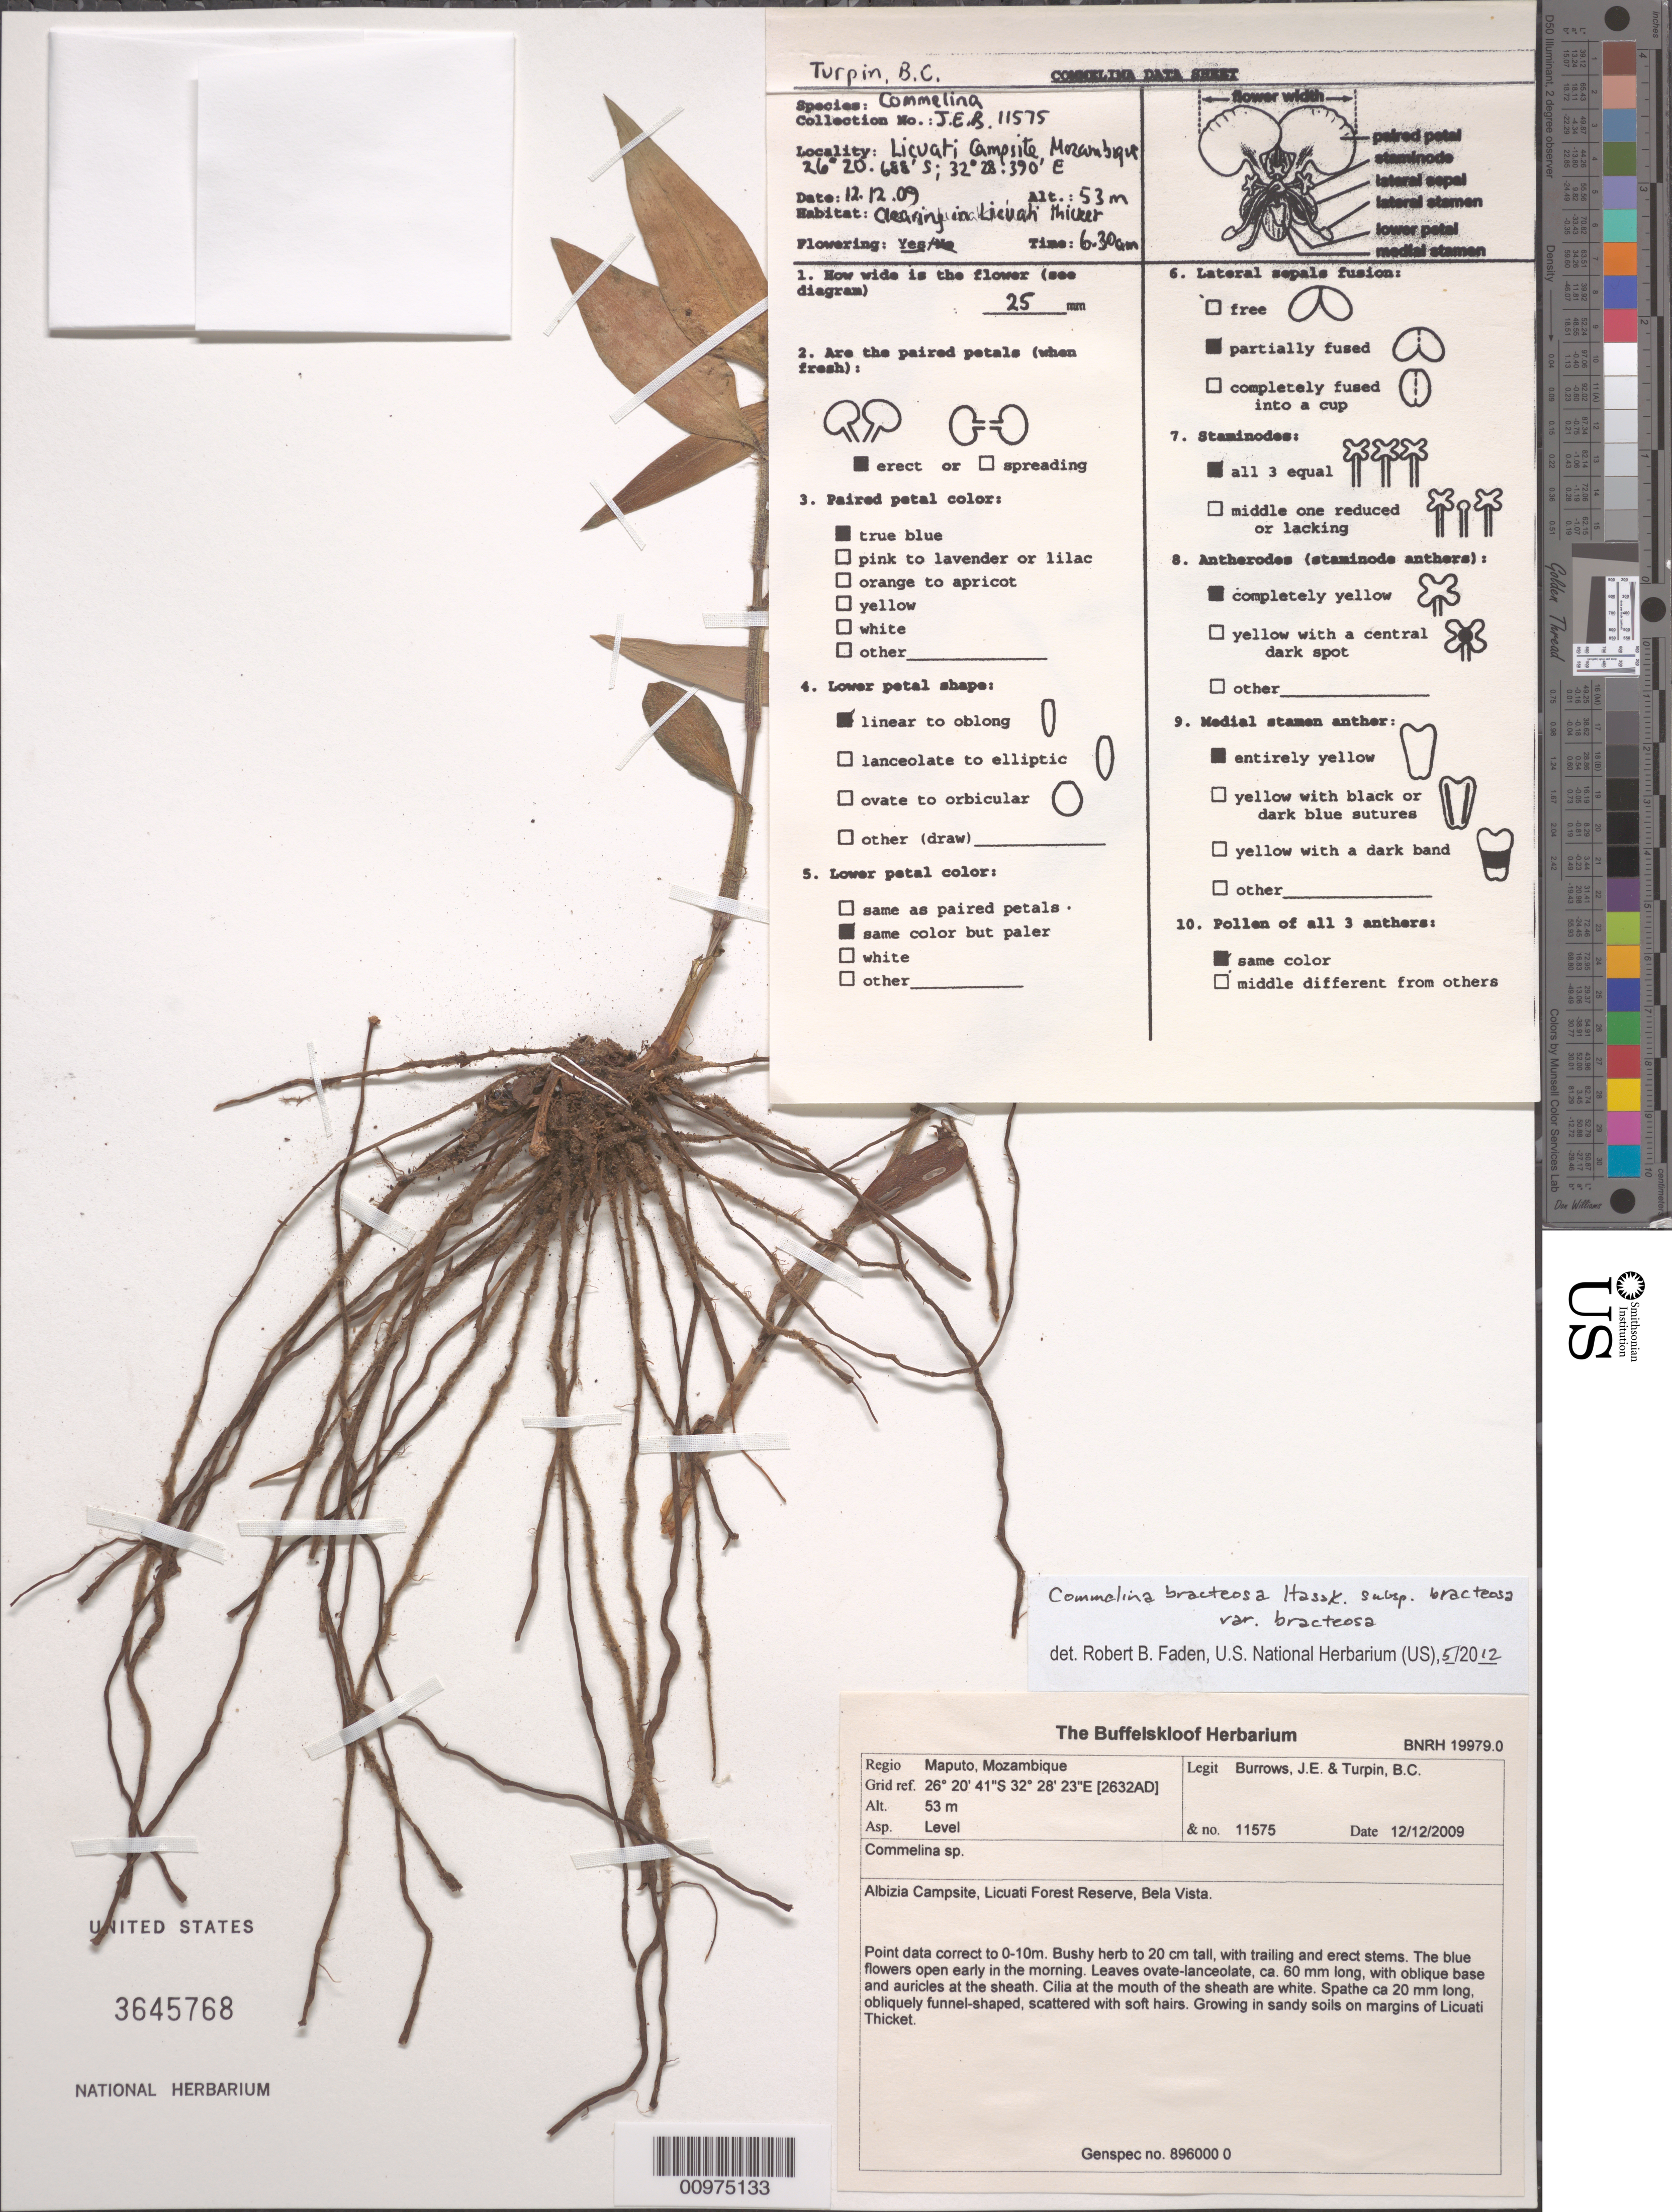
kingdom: Plantae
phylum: Tracheophyta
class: Liliopsida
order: Commelinales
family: Commelinaceae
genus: Commelina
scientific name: Commelina bracteosa var. bracteosa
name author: Hassk.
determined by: Faden, Robert B., (US), Smithsonian Institution - National Museum of Natural History (UNITED STATES)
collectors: J. Burrows & B. C. Turpin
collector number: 11575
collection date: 2009-12-12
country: Mozambique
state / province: Maputo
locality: Albizia Campsite, Licuati Forest Reserve, Bela Vista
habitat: Growing in sandy soils on margins of Licuati Thicket.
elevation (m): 53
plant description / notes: GRID REFERENCE: 2632AD Genspec no. 896000 0 Point data correct to 0-10 m Asp. Level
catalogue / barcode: US 3645768